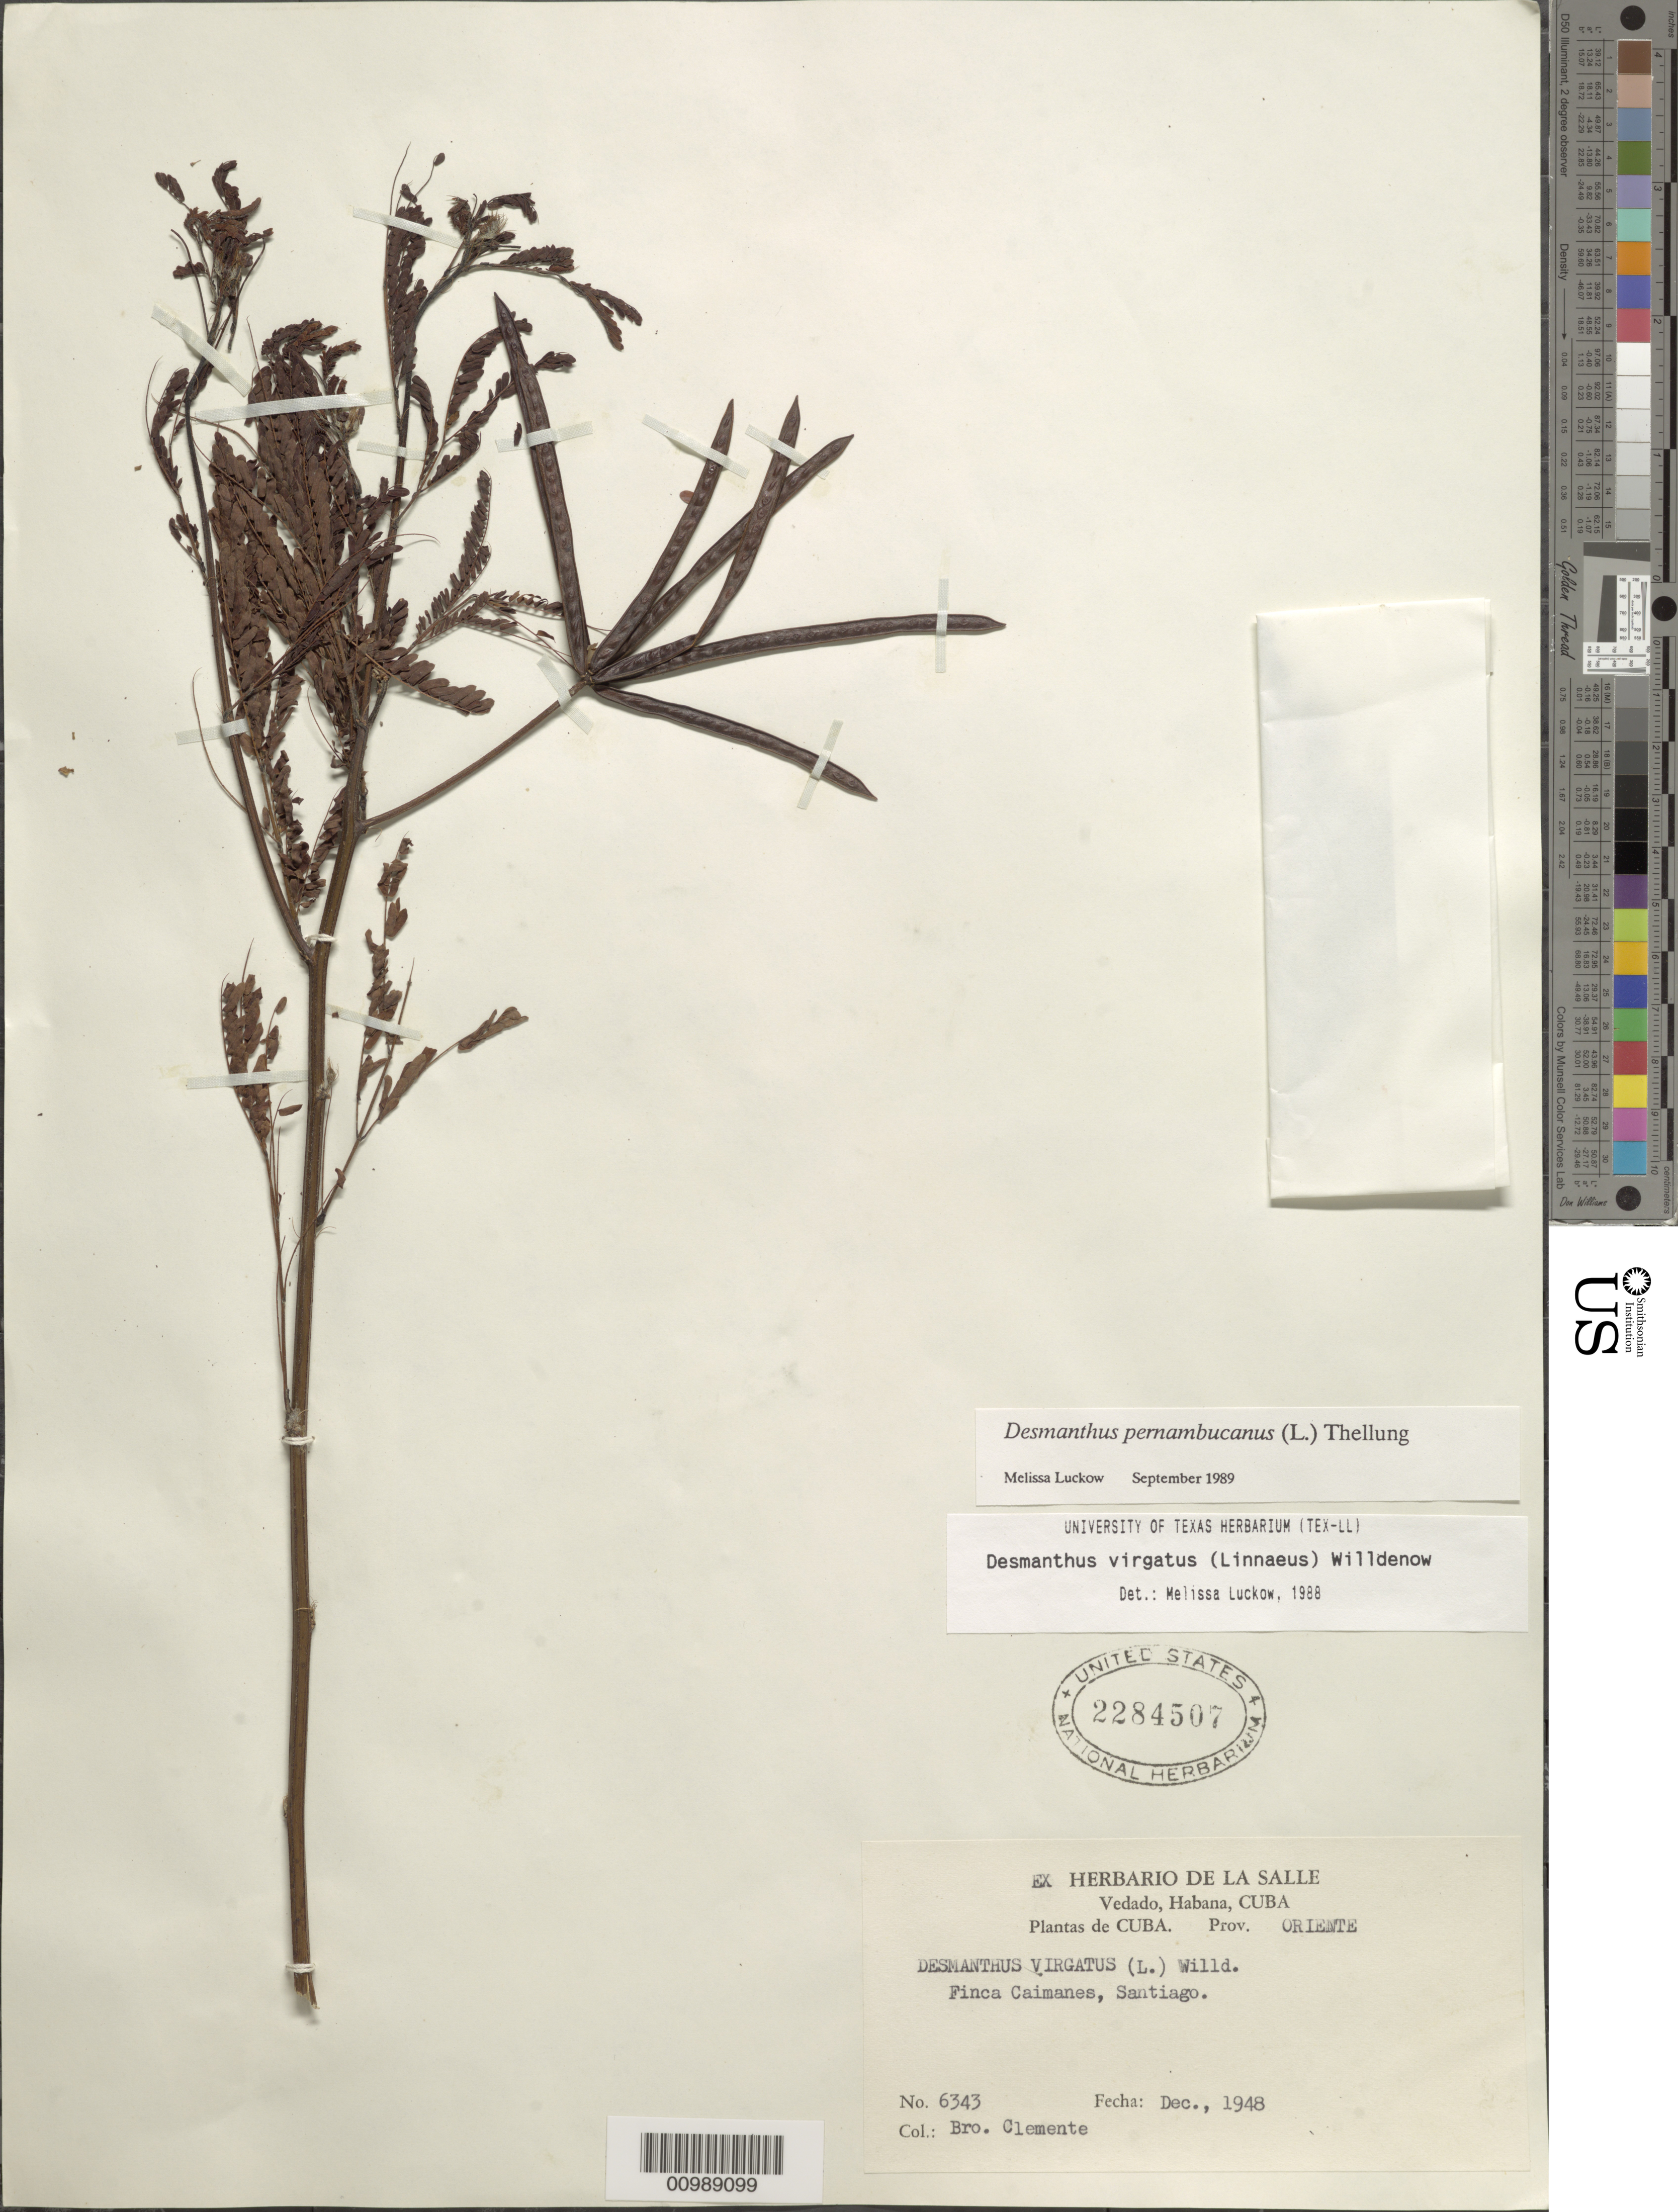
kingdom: Plantae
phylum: Tracheophyta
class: Magnoliopsida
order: Fabales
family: Fabaceae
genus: Desmanthus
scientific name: Desmanthus pernambucanus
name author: (L.) Thell.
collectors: Bro. Clemente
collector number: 6343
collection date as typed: Dec 1948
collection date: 1948-12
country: Cuba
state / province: Santiago de Cuba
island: Cuba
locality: Finca Caimanes, Santiago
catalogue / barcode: US 2284507